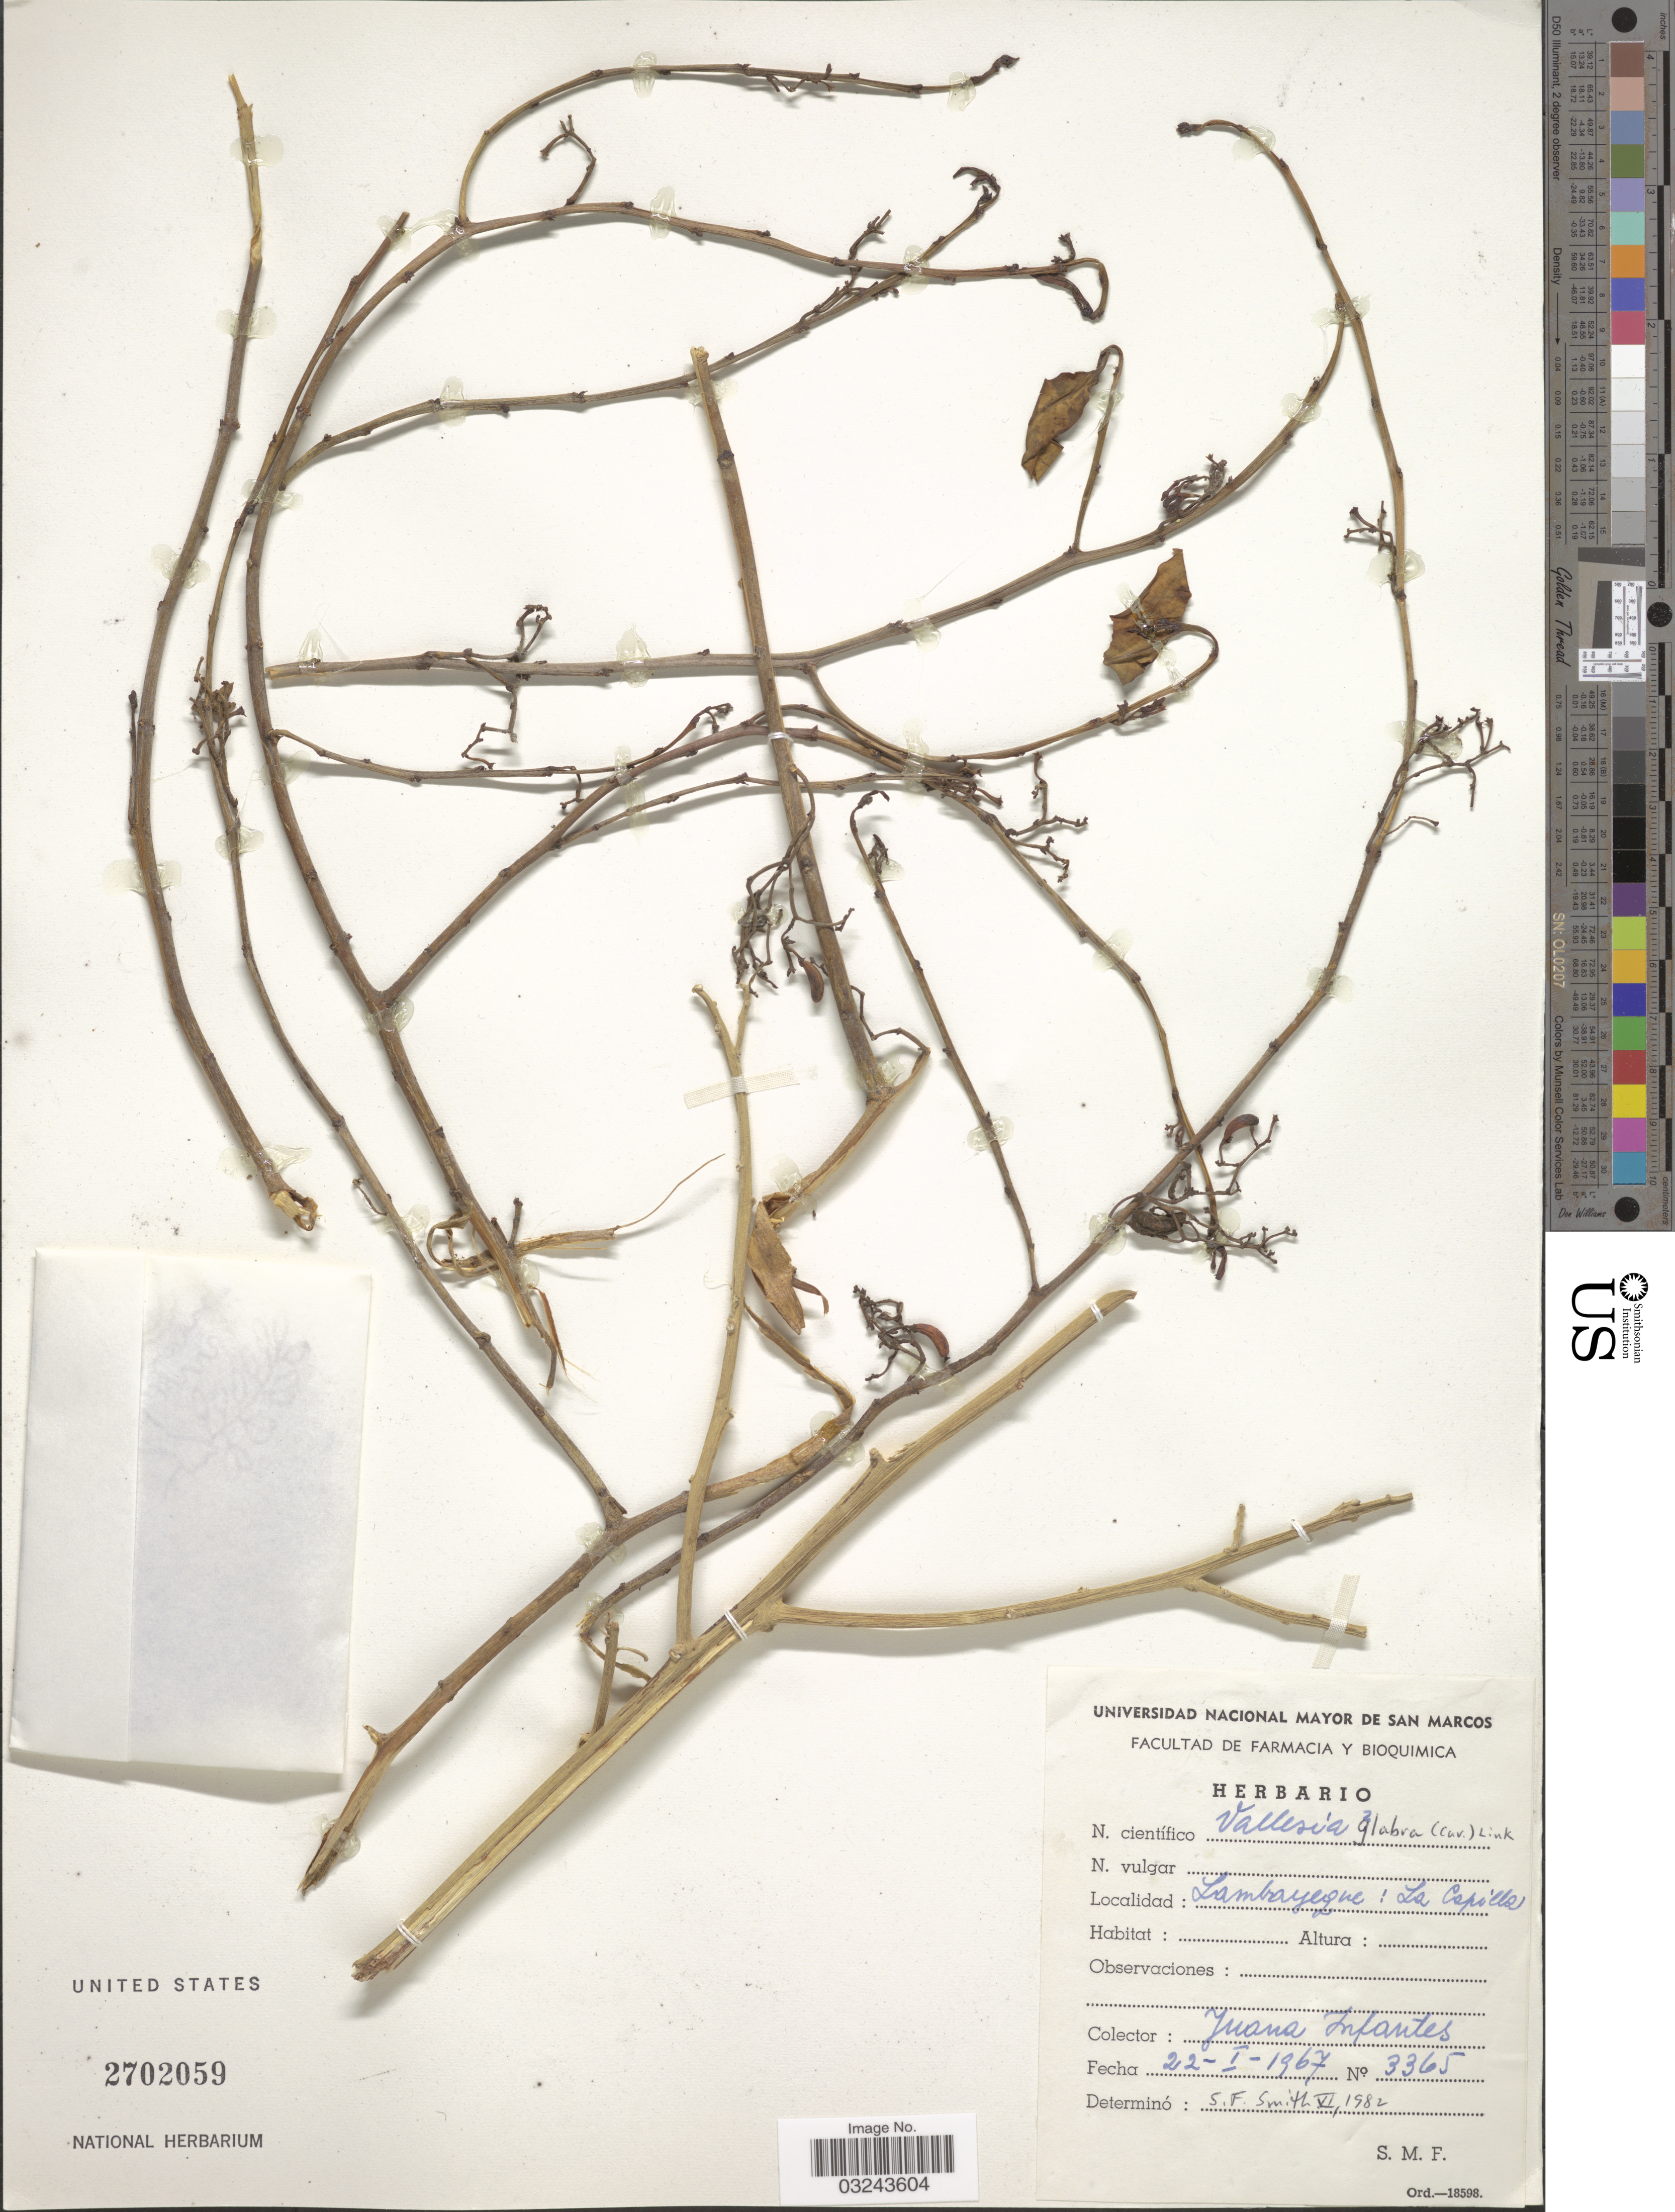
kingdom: Plantae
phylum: Tracheophyta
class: Magnoliopsida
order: Gentianales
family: Apocynaceae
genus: Vallesia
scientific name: Vallesia glabra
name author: (Cav.) Link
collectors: J. Infantes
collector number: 3365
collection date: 1967-01-22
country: Peru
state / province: Lambayeque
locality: Lambayeque: La Capilla.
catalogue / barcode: US 2702059